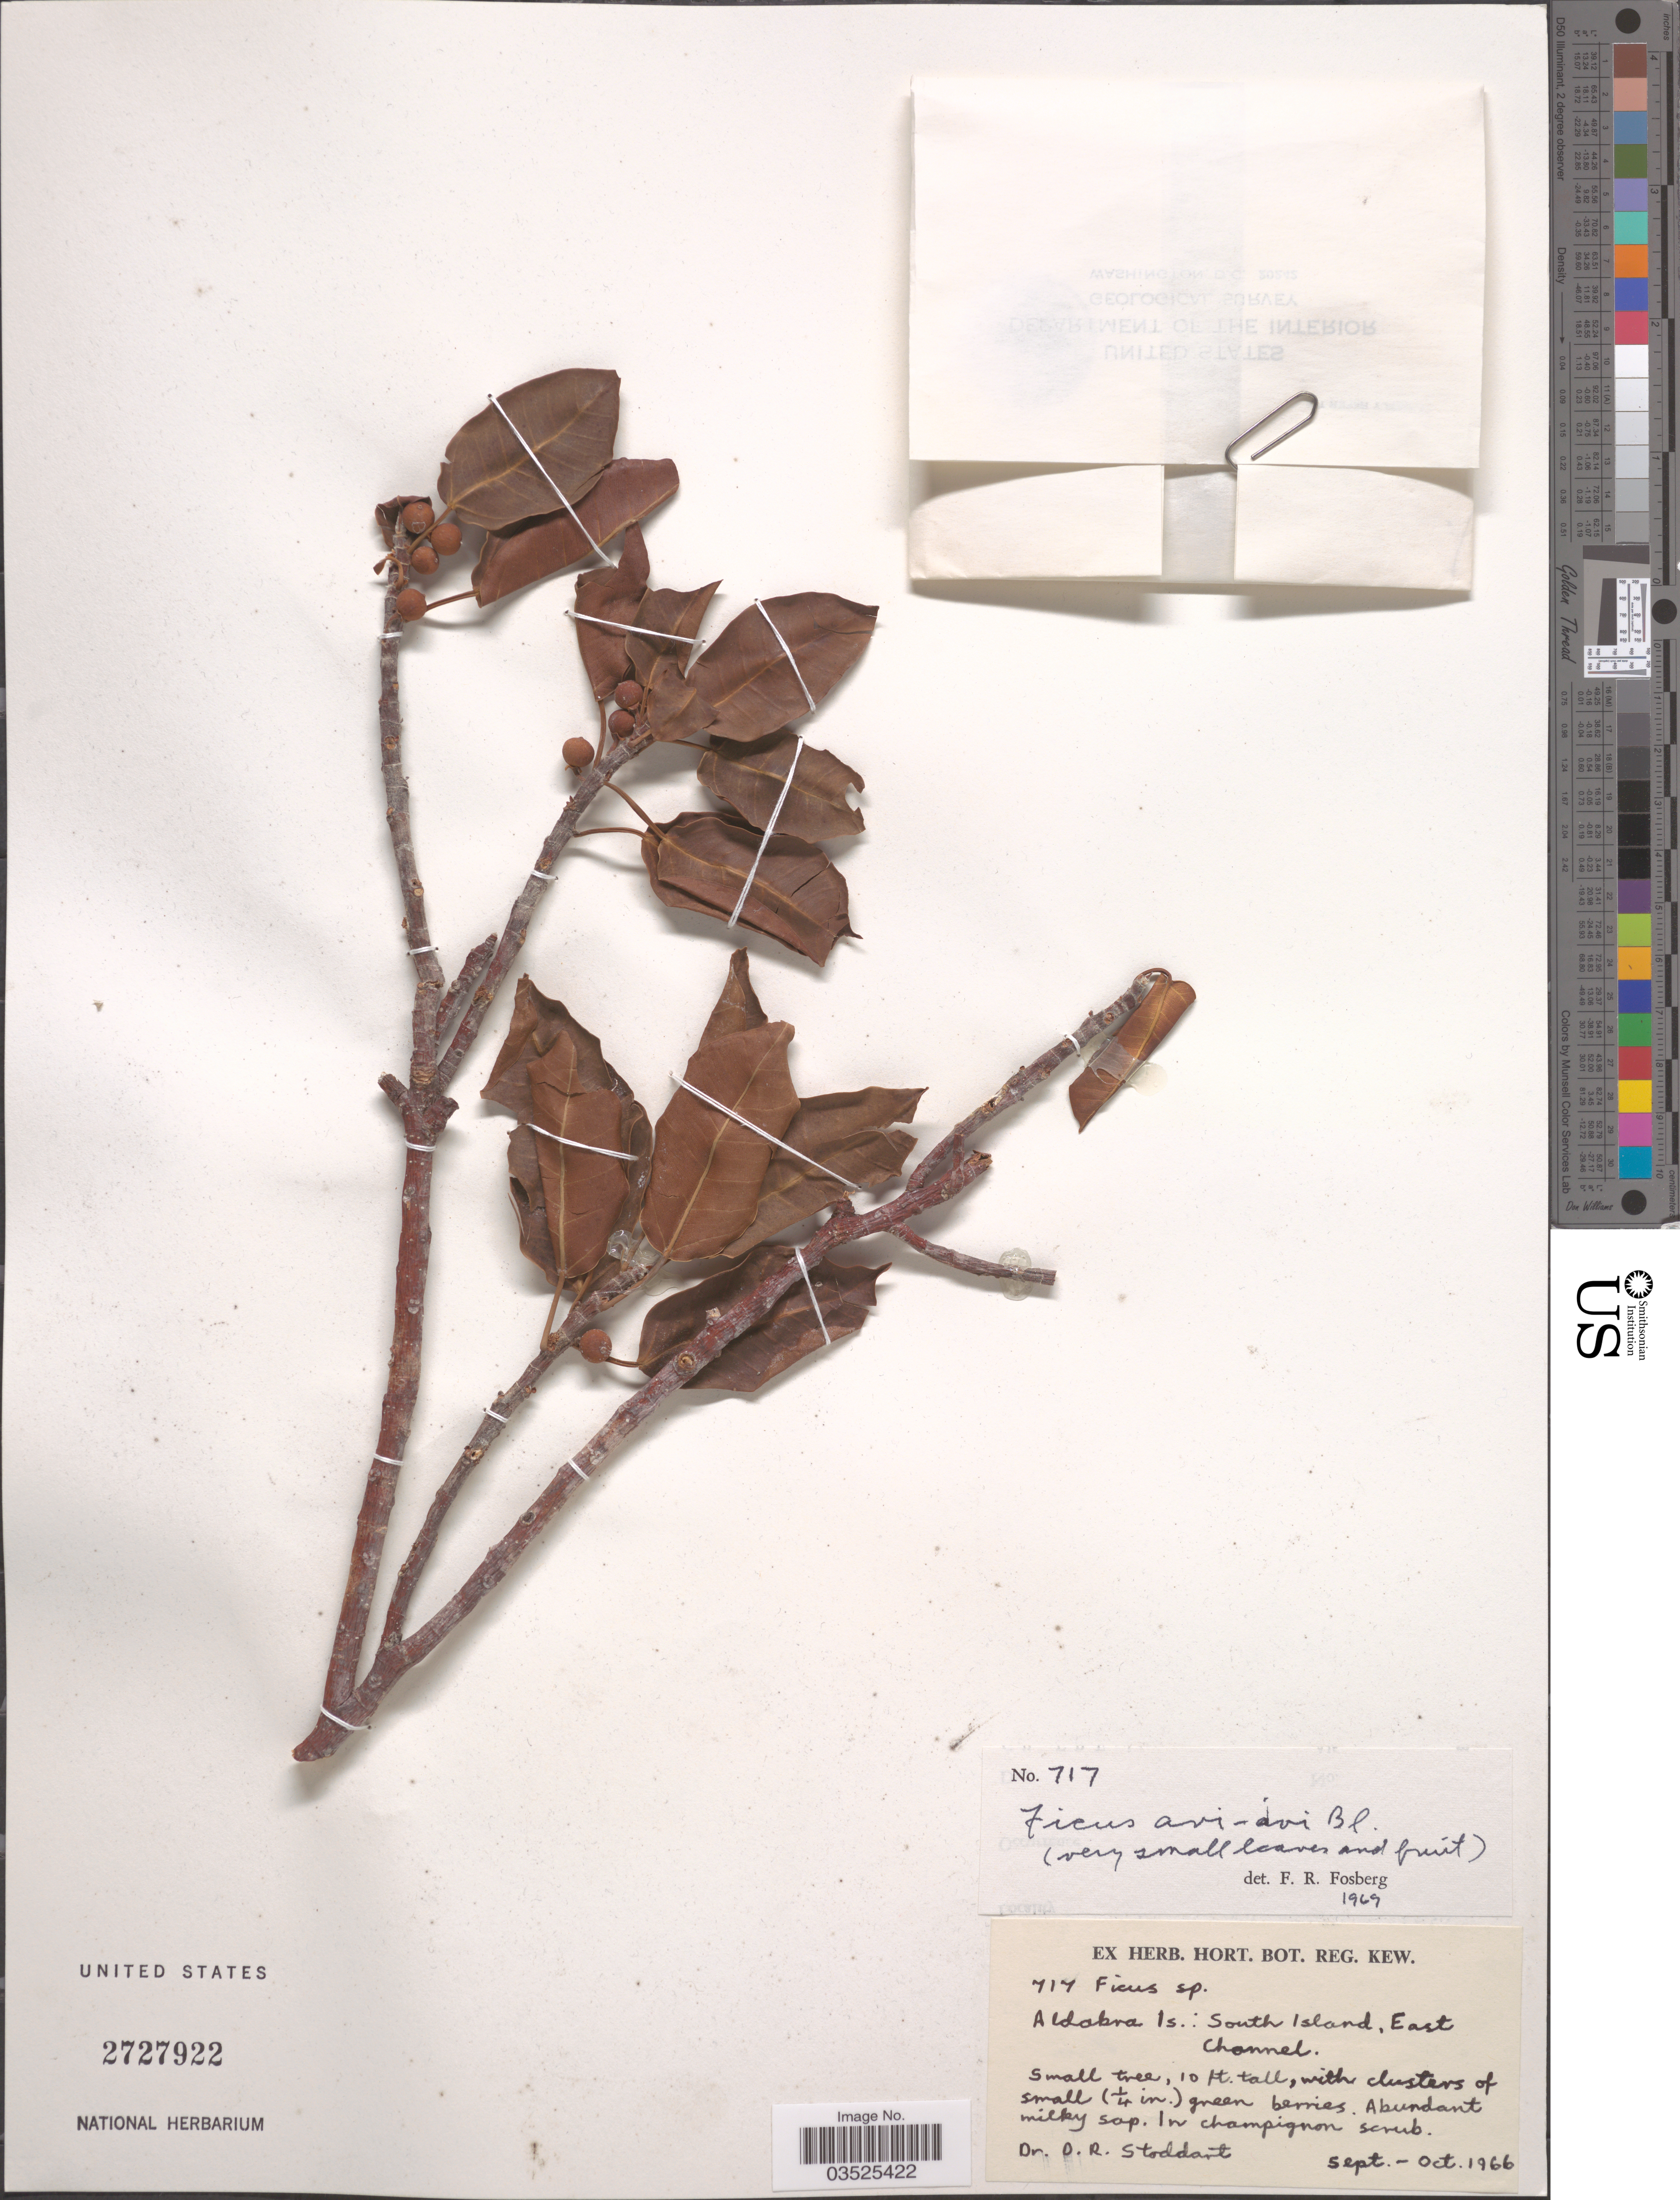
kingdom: Plantae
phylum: Tracheophyta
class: Magnoliopsida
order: Rosales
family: Moraceae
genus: Ficus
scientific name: Ficus avi-avi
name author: Blume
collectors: D. R. Stoddart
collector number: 717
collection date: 1966-09/1966-10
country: Seychelles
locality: Aldabra Is.: South Island, East Channel.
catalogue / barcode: US 2727922